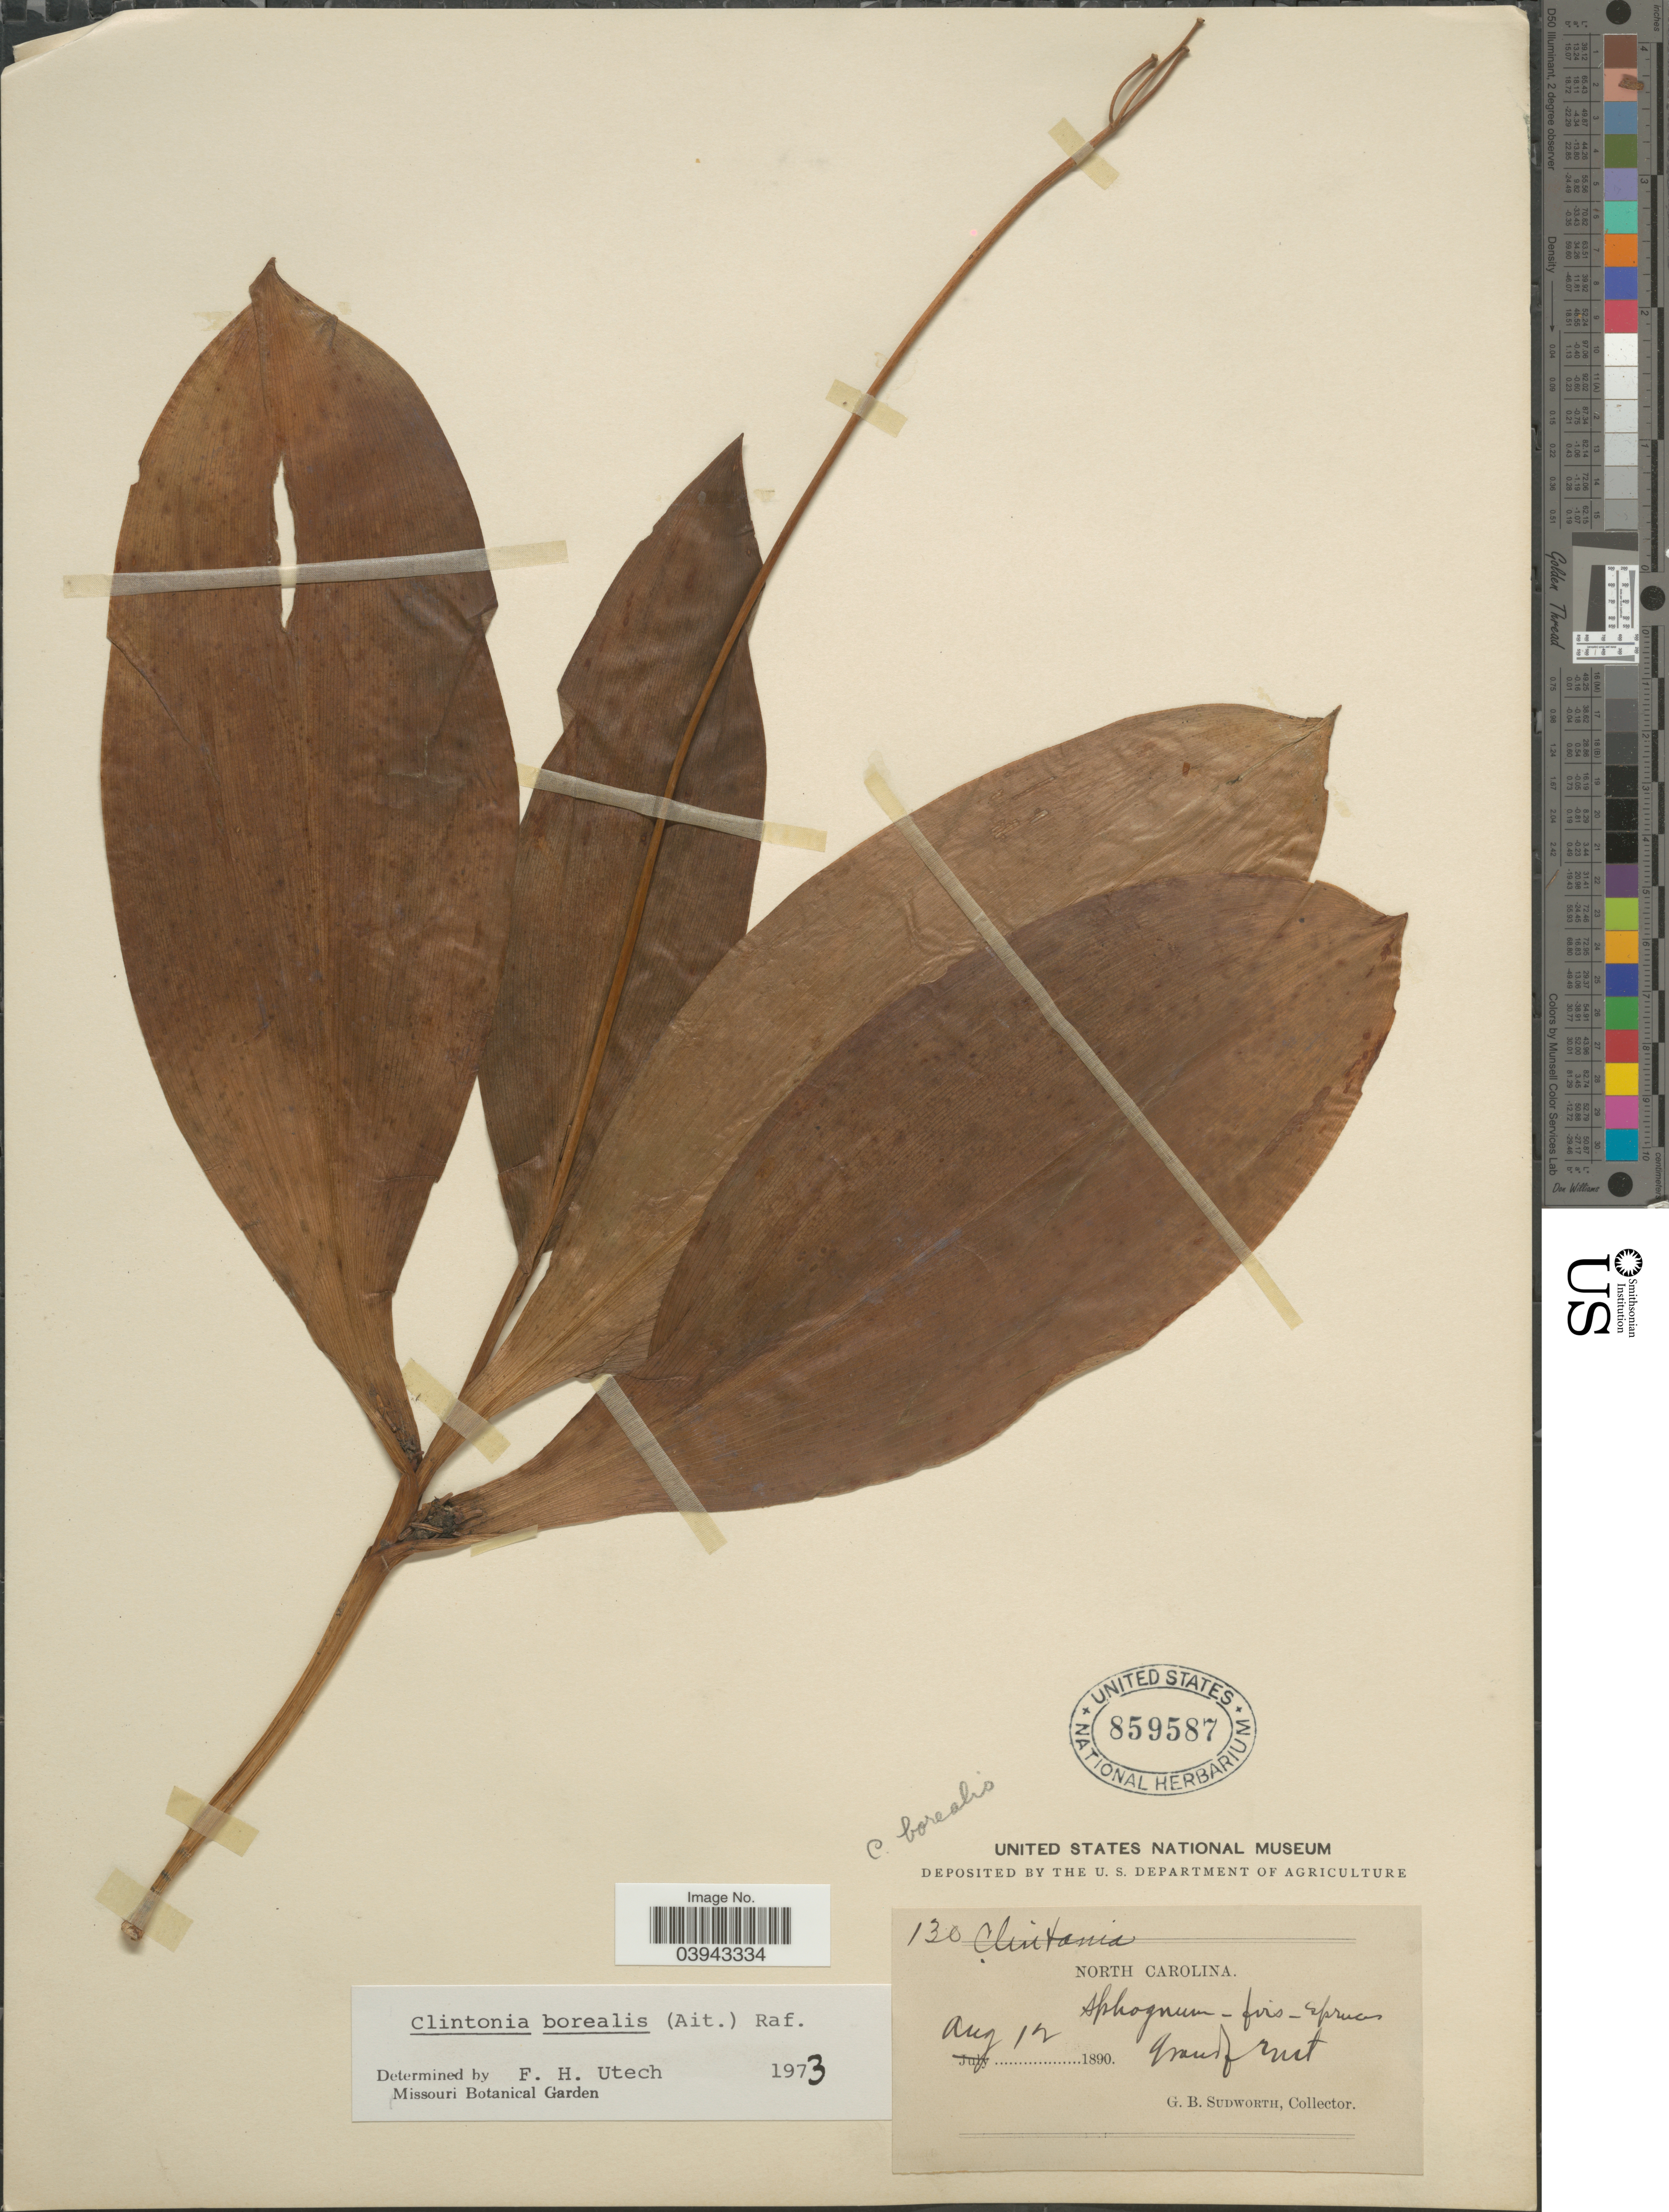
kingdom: Plantae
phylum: Tracheophyta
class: Liliopsida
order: Liliales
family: Liliaceae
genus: Clintonia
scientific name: Clintonia borealis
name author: (Aiton) Raf.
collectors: G. B. Sudworth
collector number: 130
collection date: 1890-08-12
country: United States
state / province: North Carolina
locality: Grandf. Mt.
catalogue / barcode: US 859587